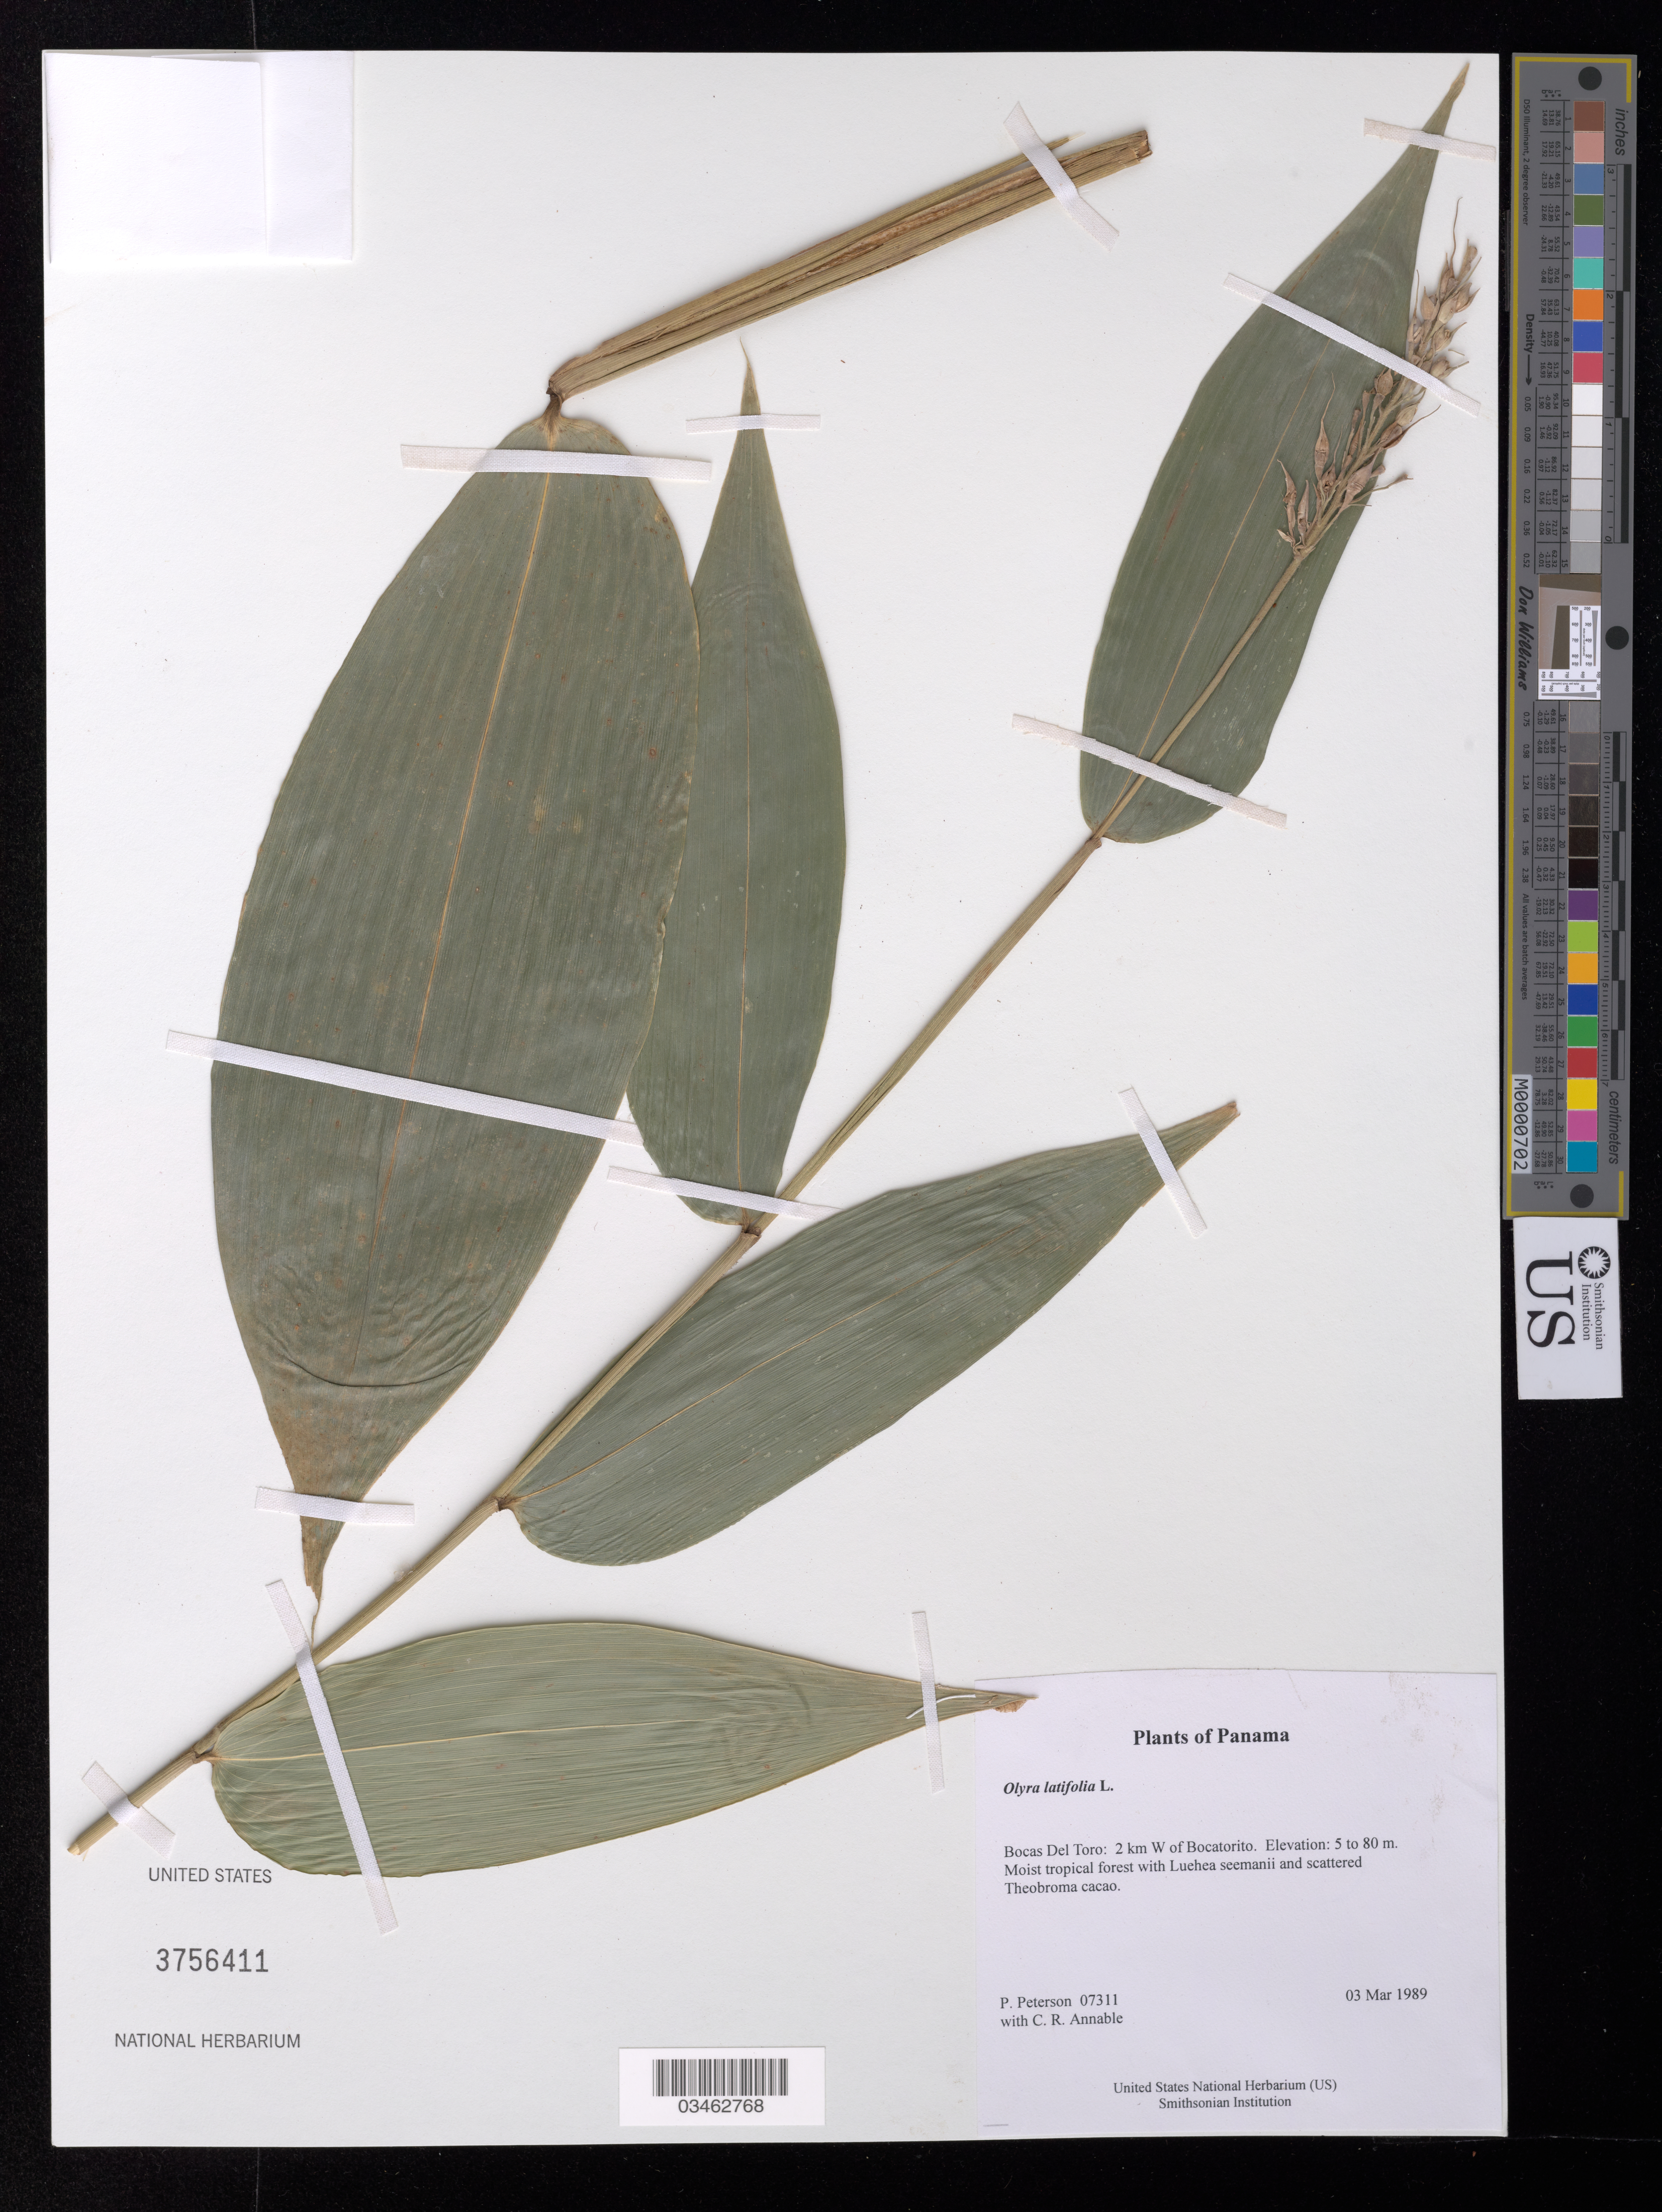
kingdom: Plantae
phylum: Tracheophyta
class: Liliopsida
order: Poales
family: Poaceae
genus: Olyra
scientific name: Olyra latifolia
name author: L.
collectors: P. M. Peterson & C. R. Annable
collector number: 07311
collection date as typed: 03 Mar 1989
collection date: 1989-03-03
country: Panama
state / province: Bocas del Toro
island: San Cristobal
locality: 2 km W of Bocatorito.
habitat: Moist tropical forest with Luehea seemanii and scattered Theobroma cacao.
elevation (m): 5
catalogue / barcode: US 3756411